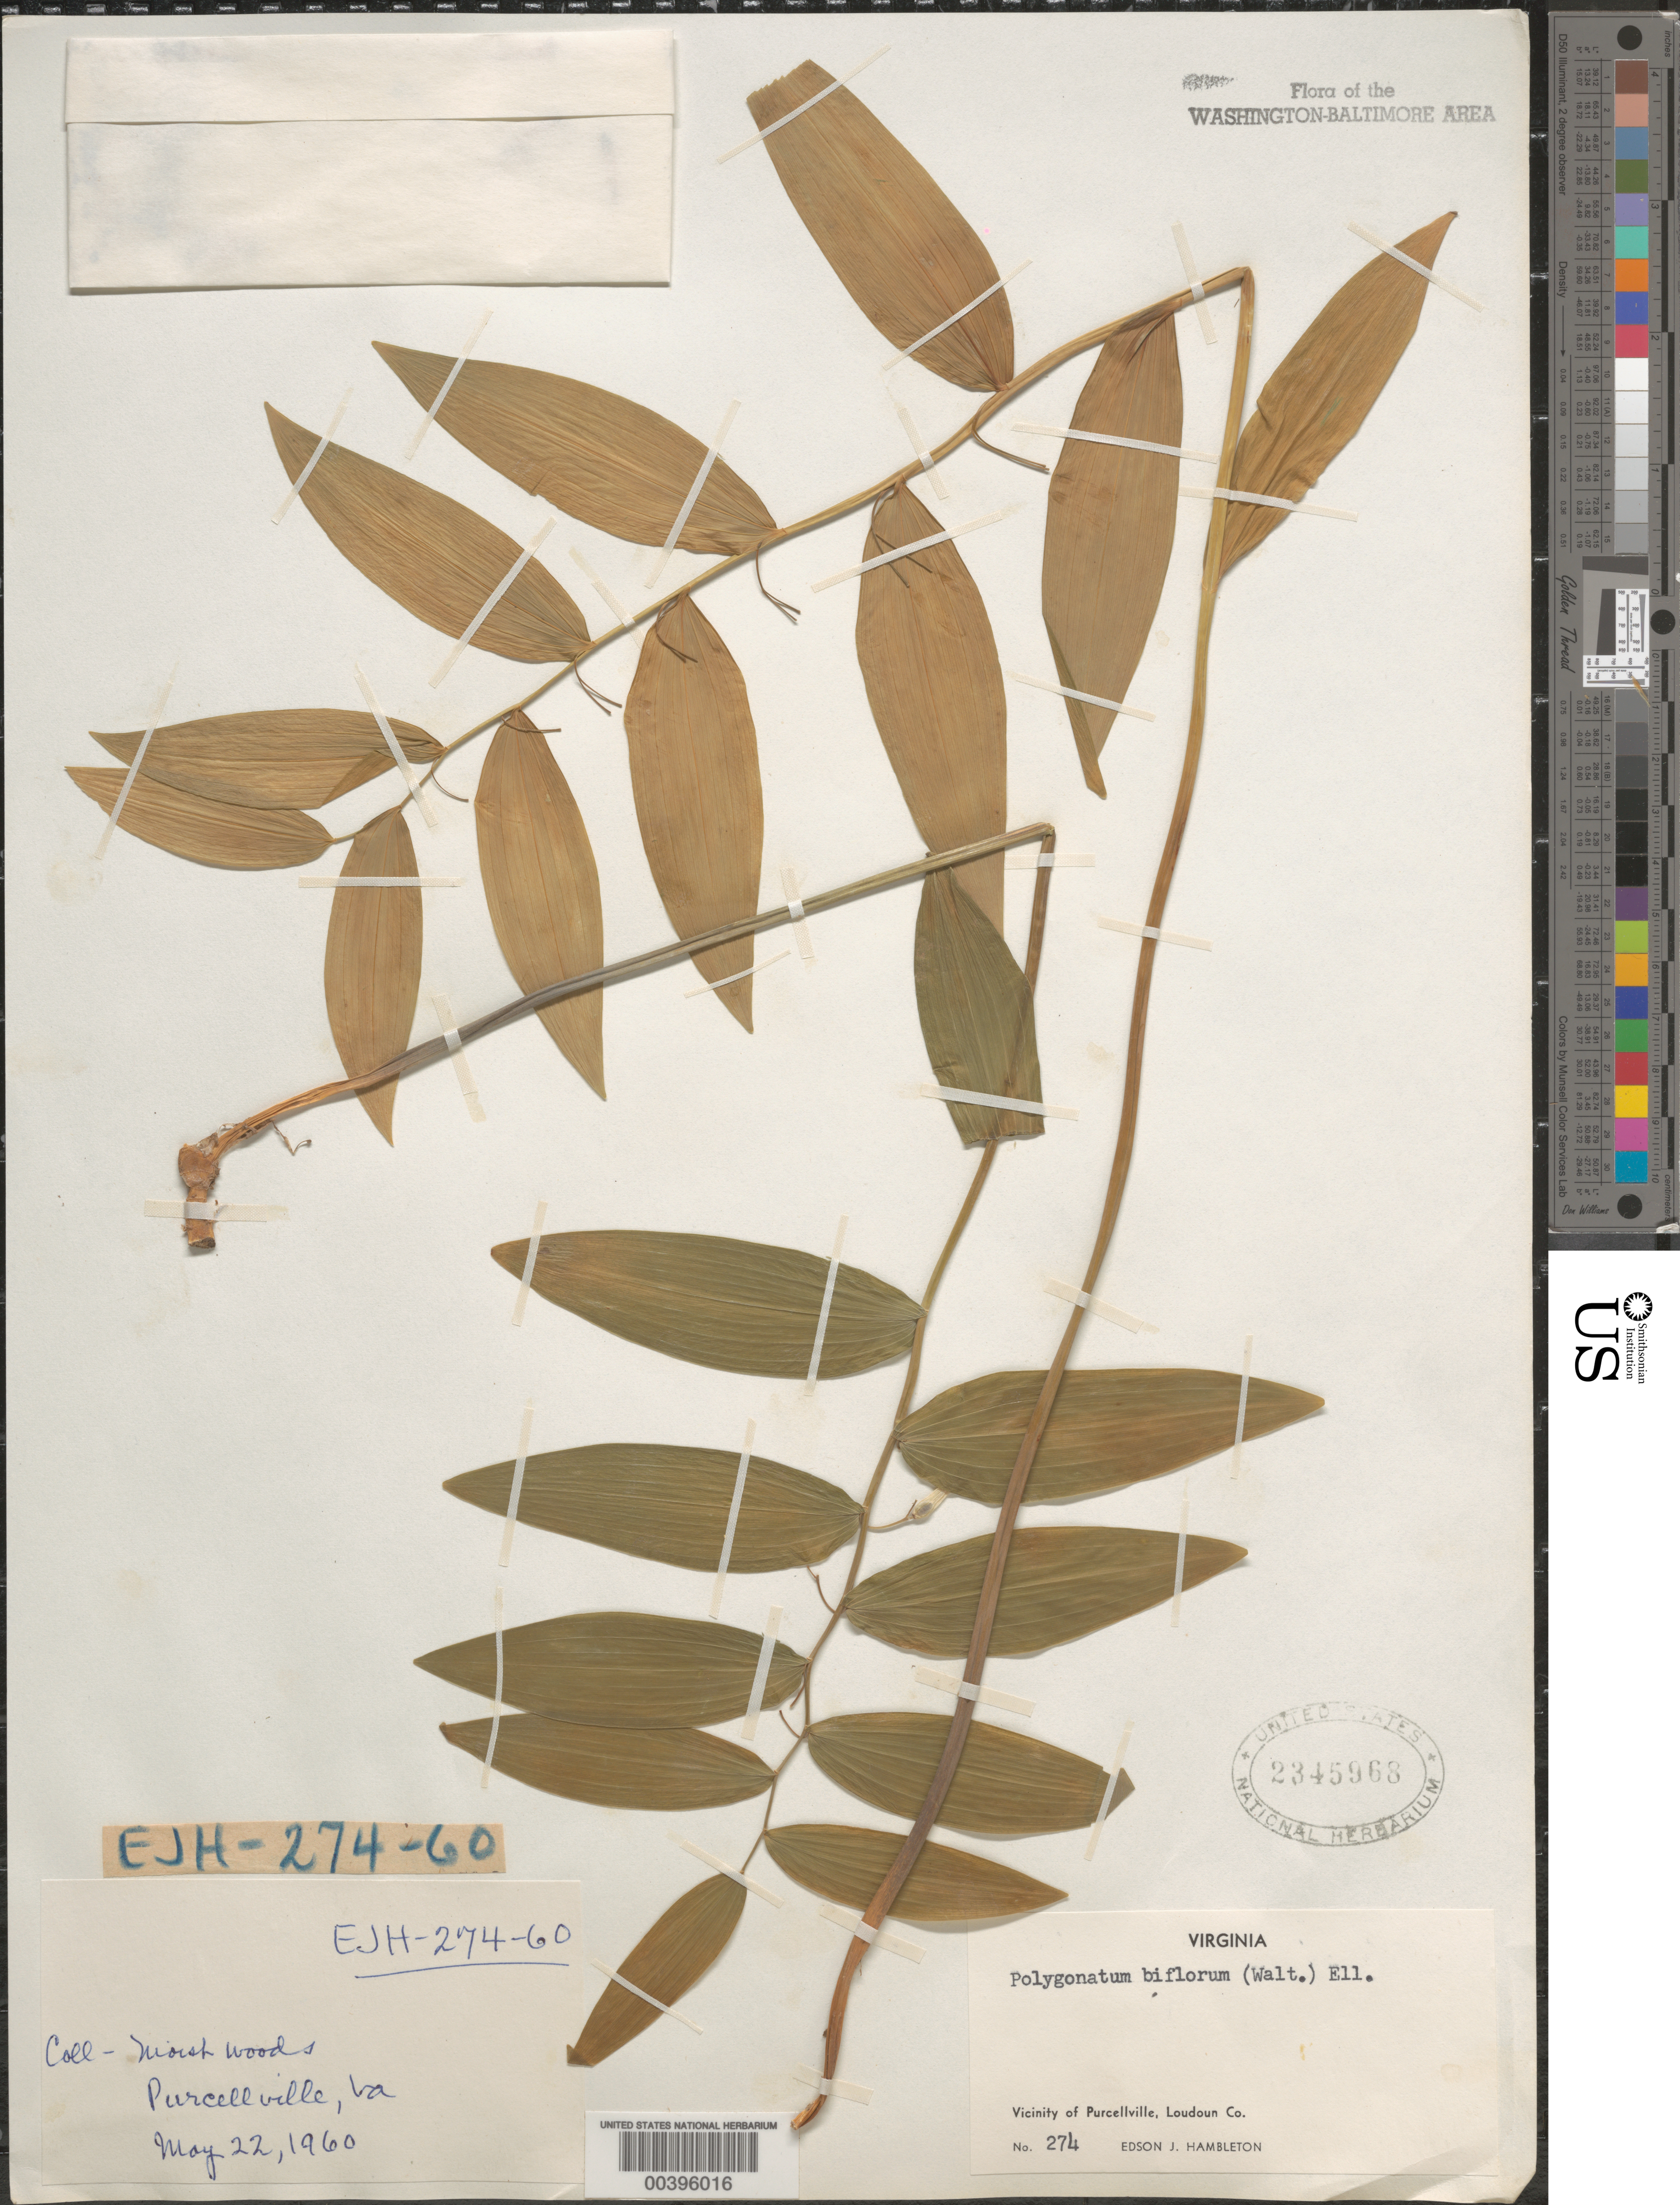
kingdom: Plantae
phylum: Tracheophyta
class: Liliopsida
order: Asparagales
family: Asparagaceae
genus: Polygonatum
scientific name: Polygonatum biflorum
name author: (Walter) Elliott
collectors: E. Hambleton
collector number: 274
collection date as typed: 22 May 1960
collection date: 1960-05-22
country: United States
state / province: Virginia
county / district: Loudoun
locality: Purcellville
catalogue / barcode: US 2345968